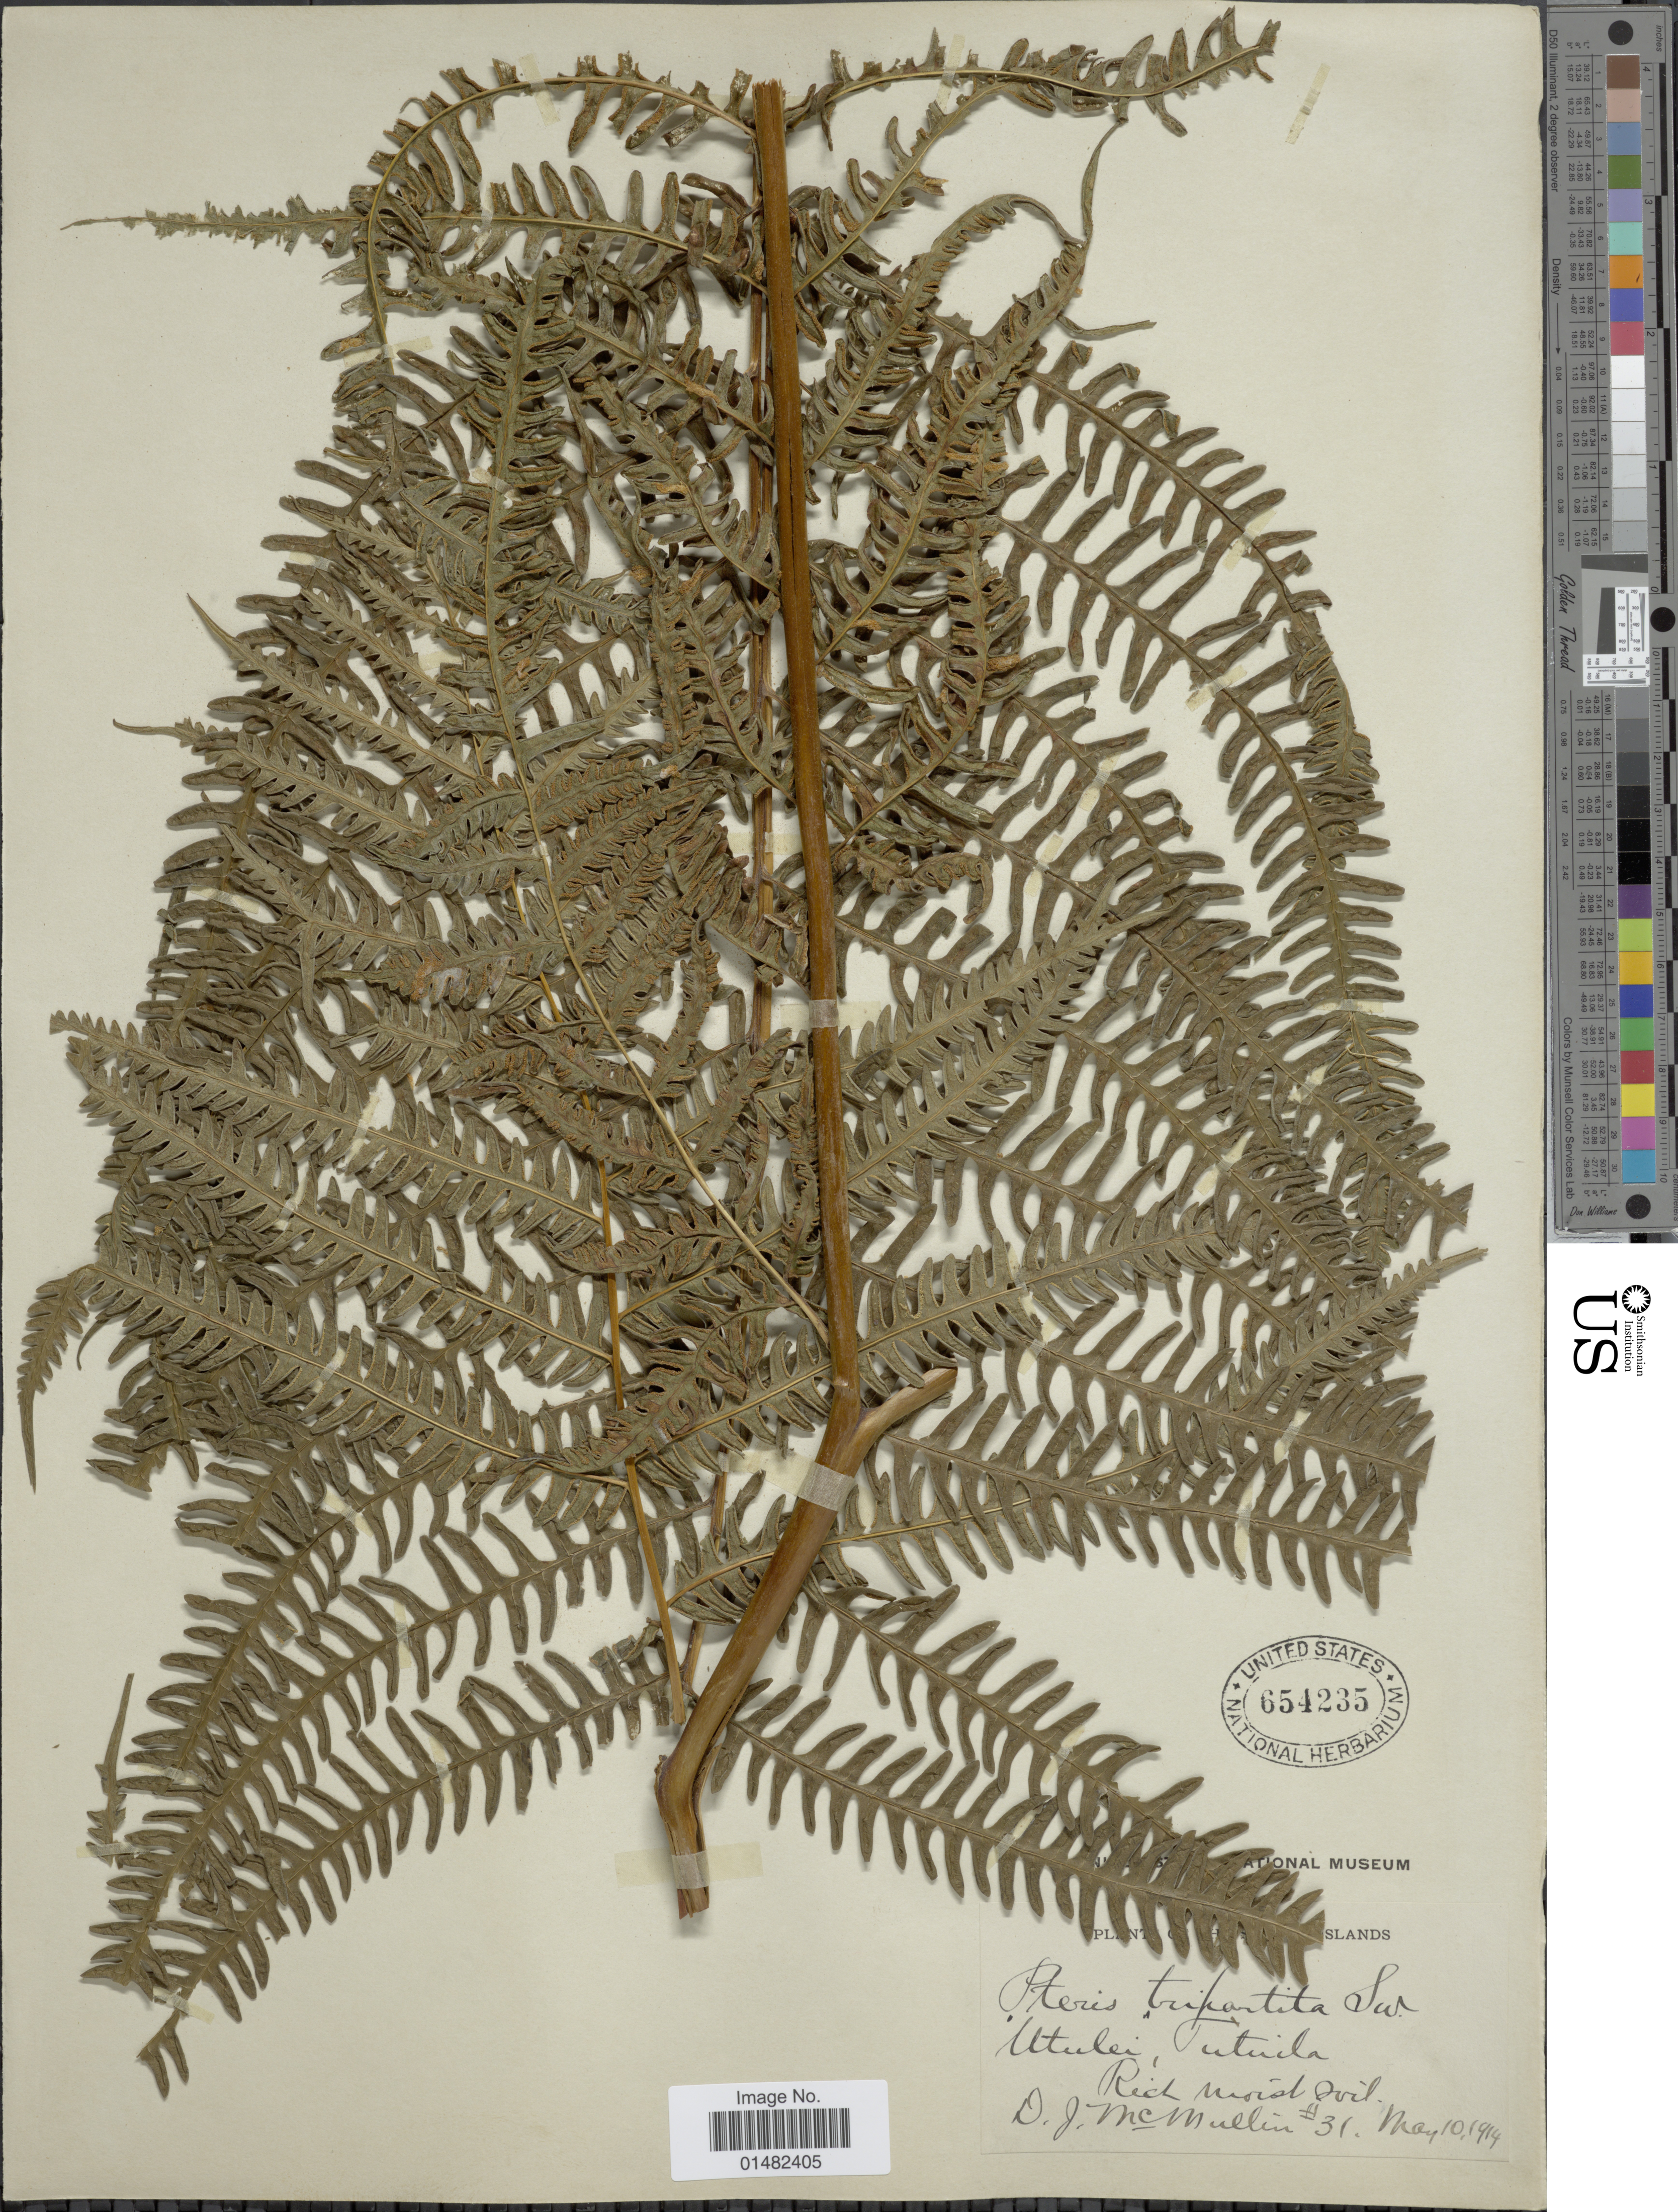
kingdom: Plantae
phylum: Tracheophyta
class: Polypodiopsida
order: Polypodiales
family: Pteridaceae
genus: Pteris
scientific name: Pteris tripartita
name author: Sw.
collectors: D. McMullin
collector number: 31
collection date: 1914-05-10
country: American Samoa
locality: Utulei, Tutuila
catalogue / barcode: US 654235